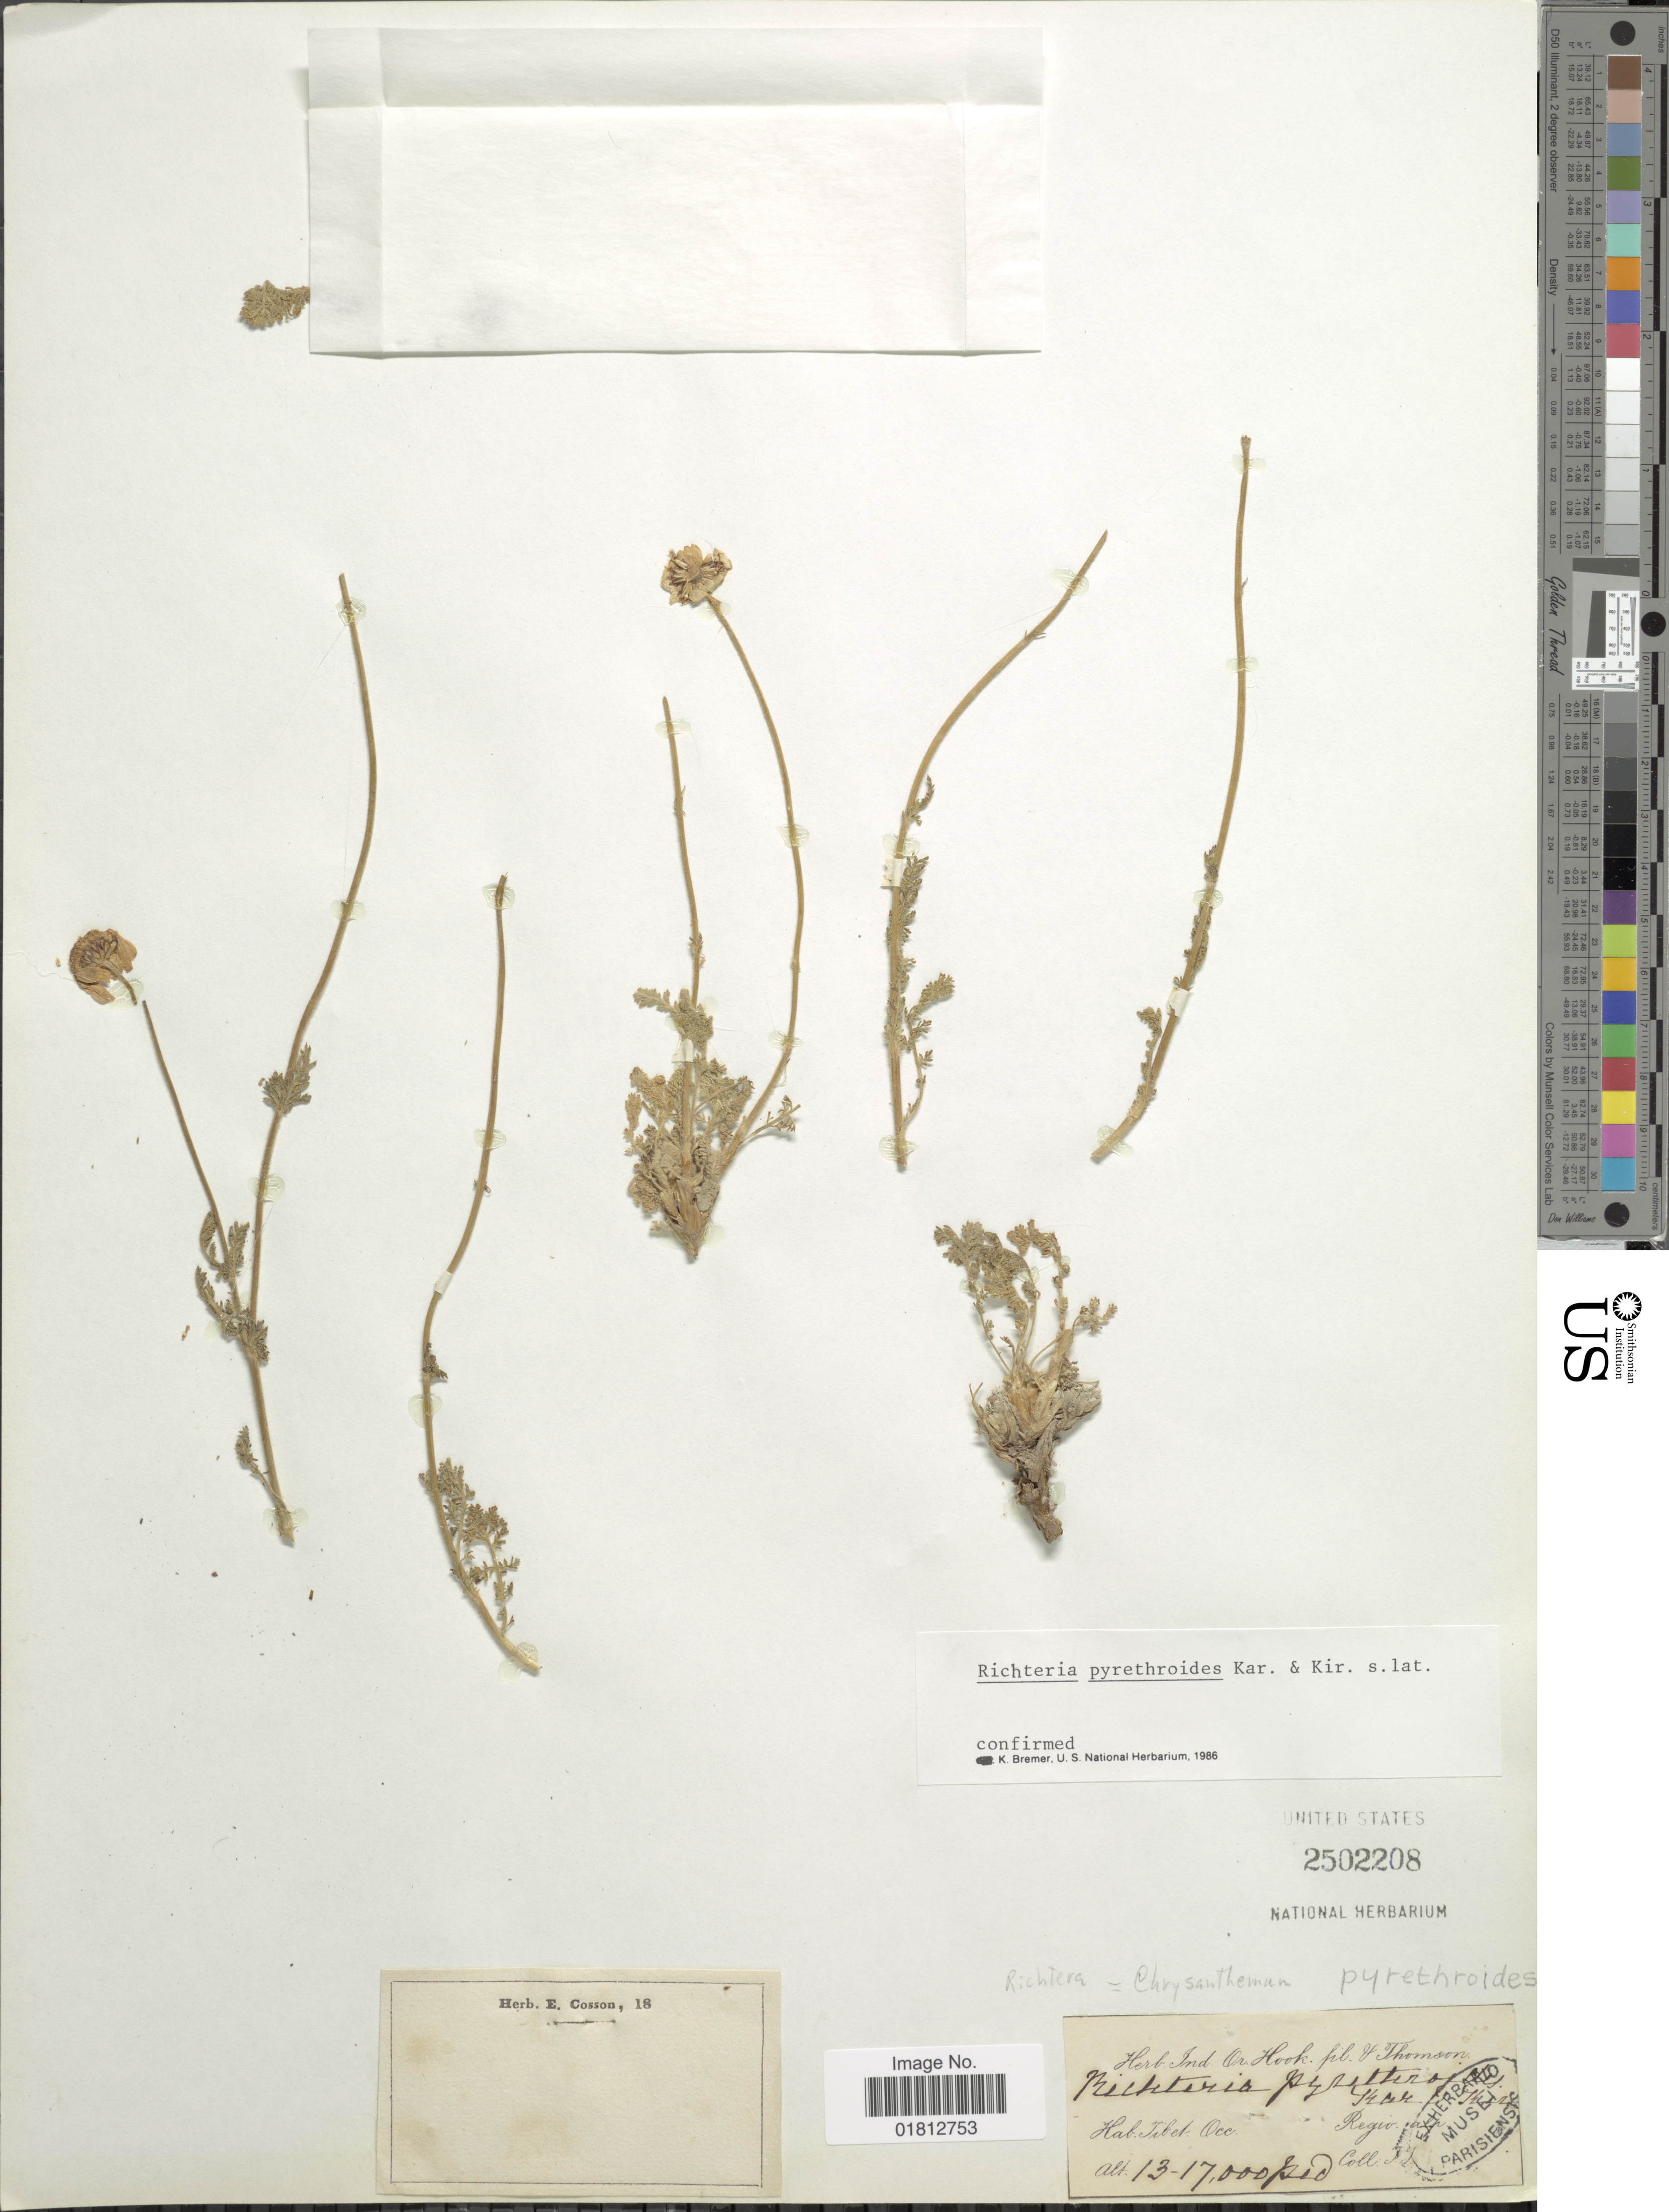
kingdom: Plantae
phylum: Tracheophyta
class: Magnoliopsida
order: Asterales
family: Asteraceae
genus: Richteria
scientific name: Richteria pyrethroides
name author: Kar. & Kir.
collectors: T. Thomson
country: China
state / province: Xizang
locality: Tibet Occ.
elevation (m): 3962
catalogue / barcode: US 2502208